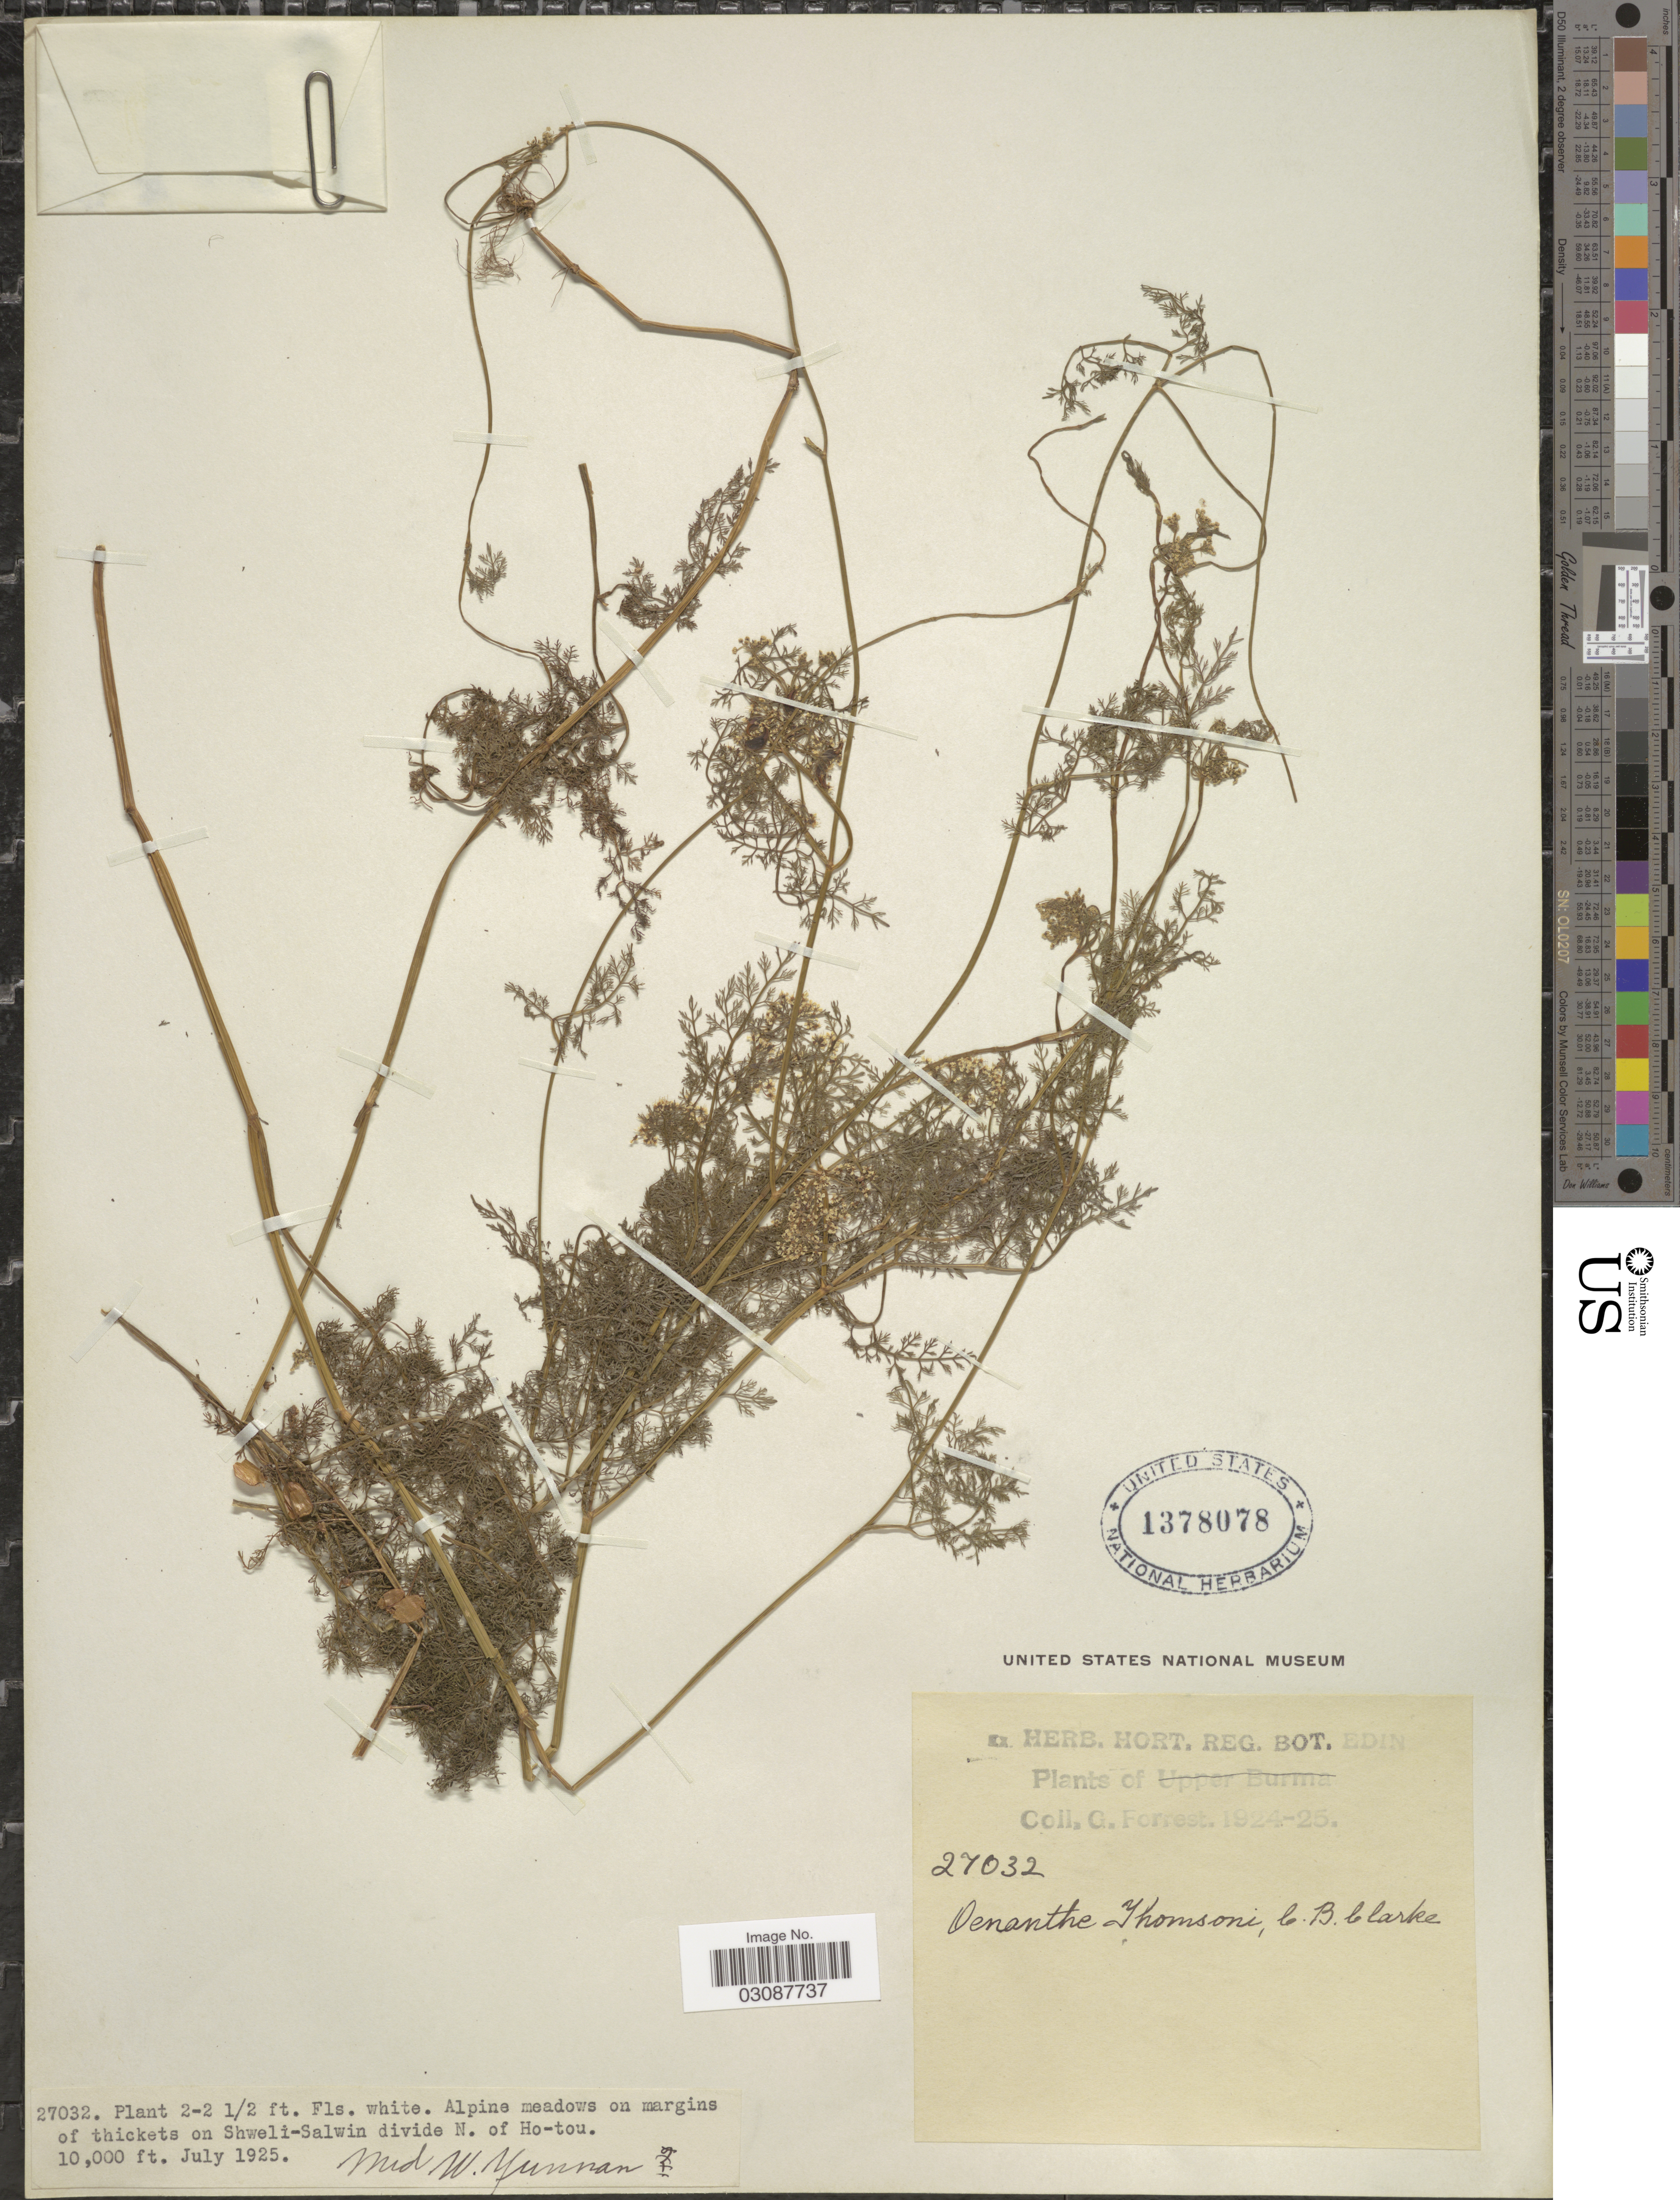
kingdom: Plantae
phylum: Tracheophyta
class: Magnoliopsida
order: Apiales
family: Apiaceae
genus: Oenanthe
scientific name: Oenanthe thomsonii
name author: C.B. Clarke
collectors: G. Forrest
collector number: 27032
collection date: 1925-07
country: China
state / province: Yunnan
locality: On Shweli-Salwin divide N. of Ho-tou, Mid W. Yunnan.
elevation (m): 3048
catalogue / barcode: US 1378078